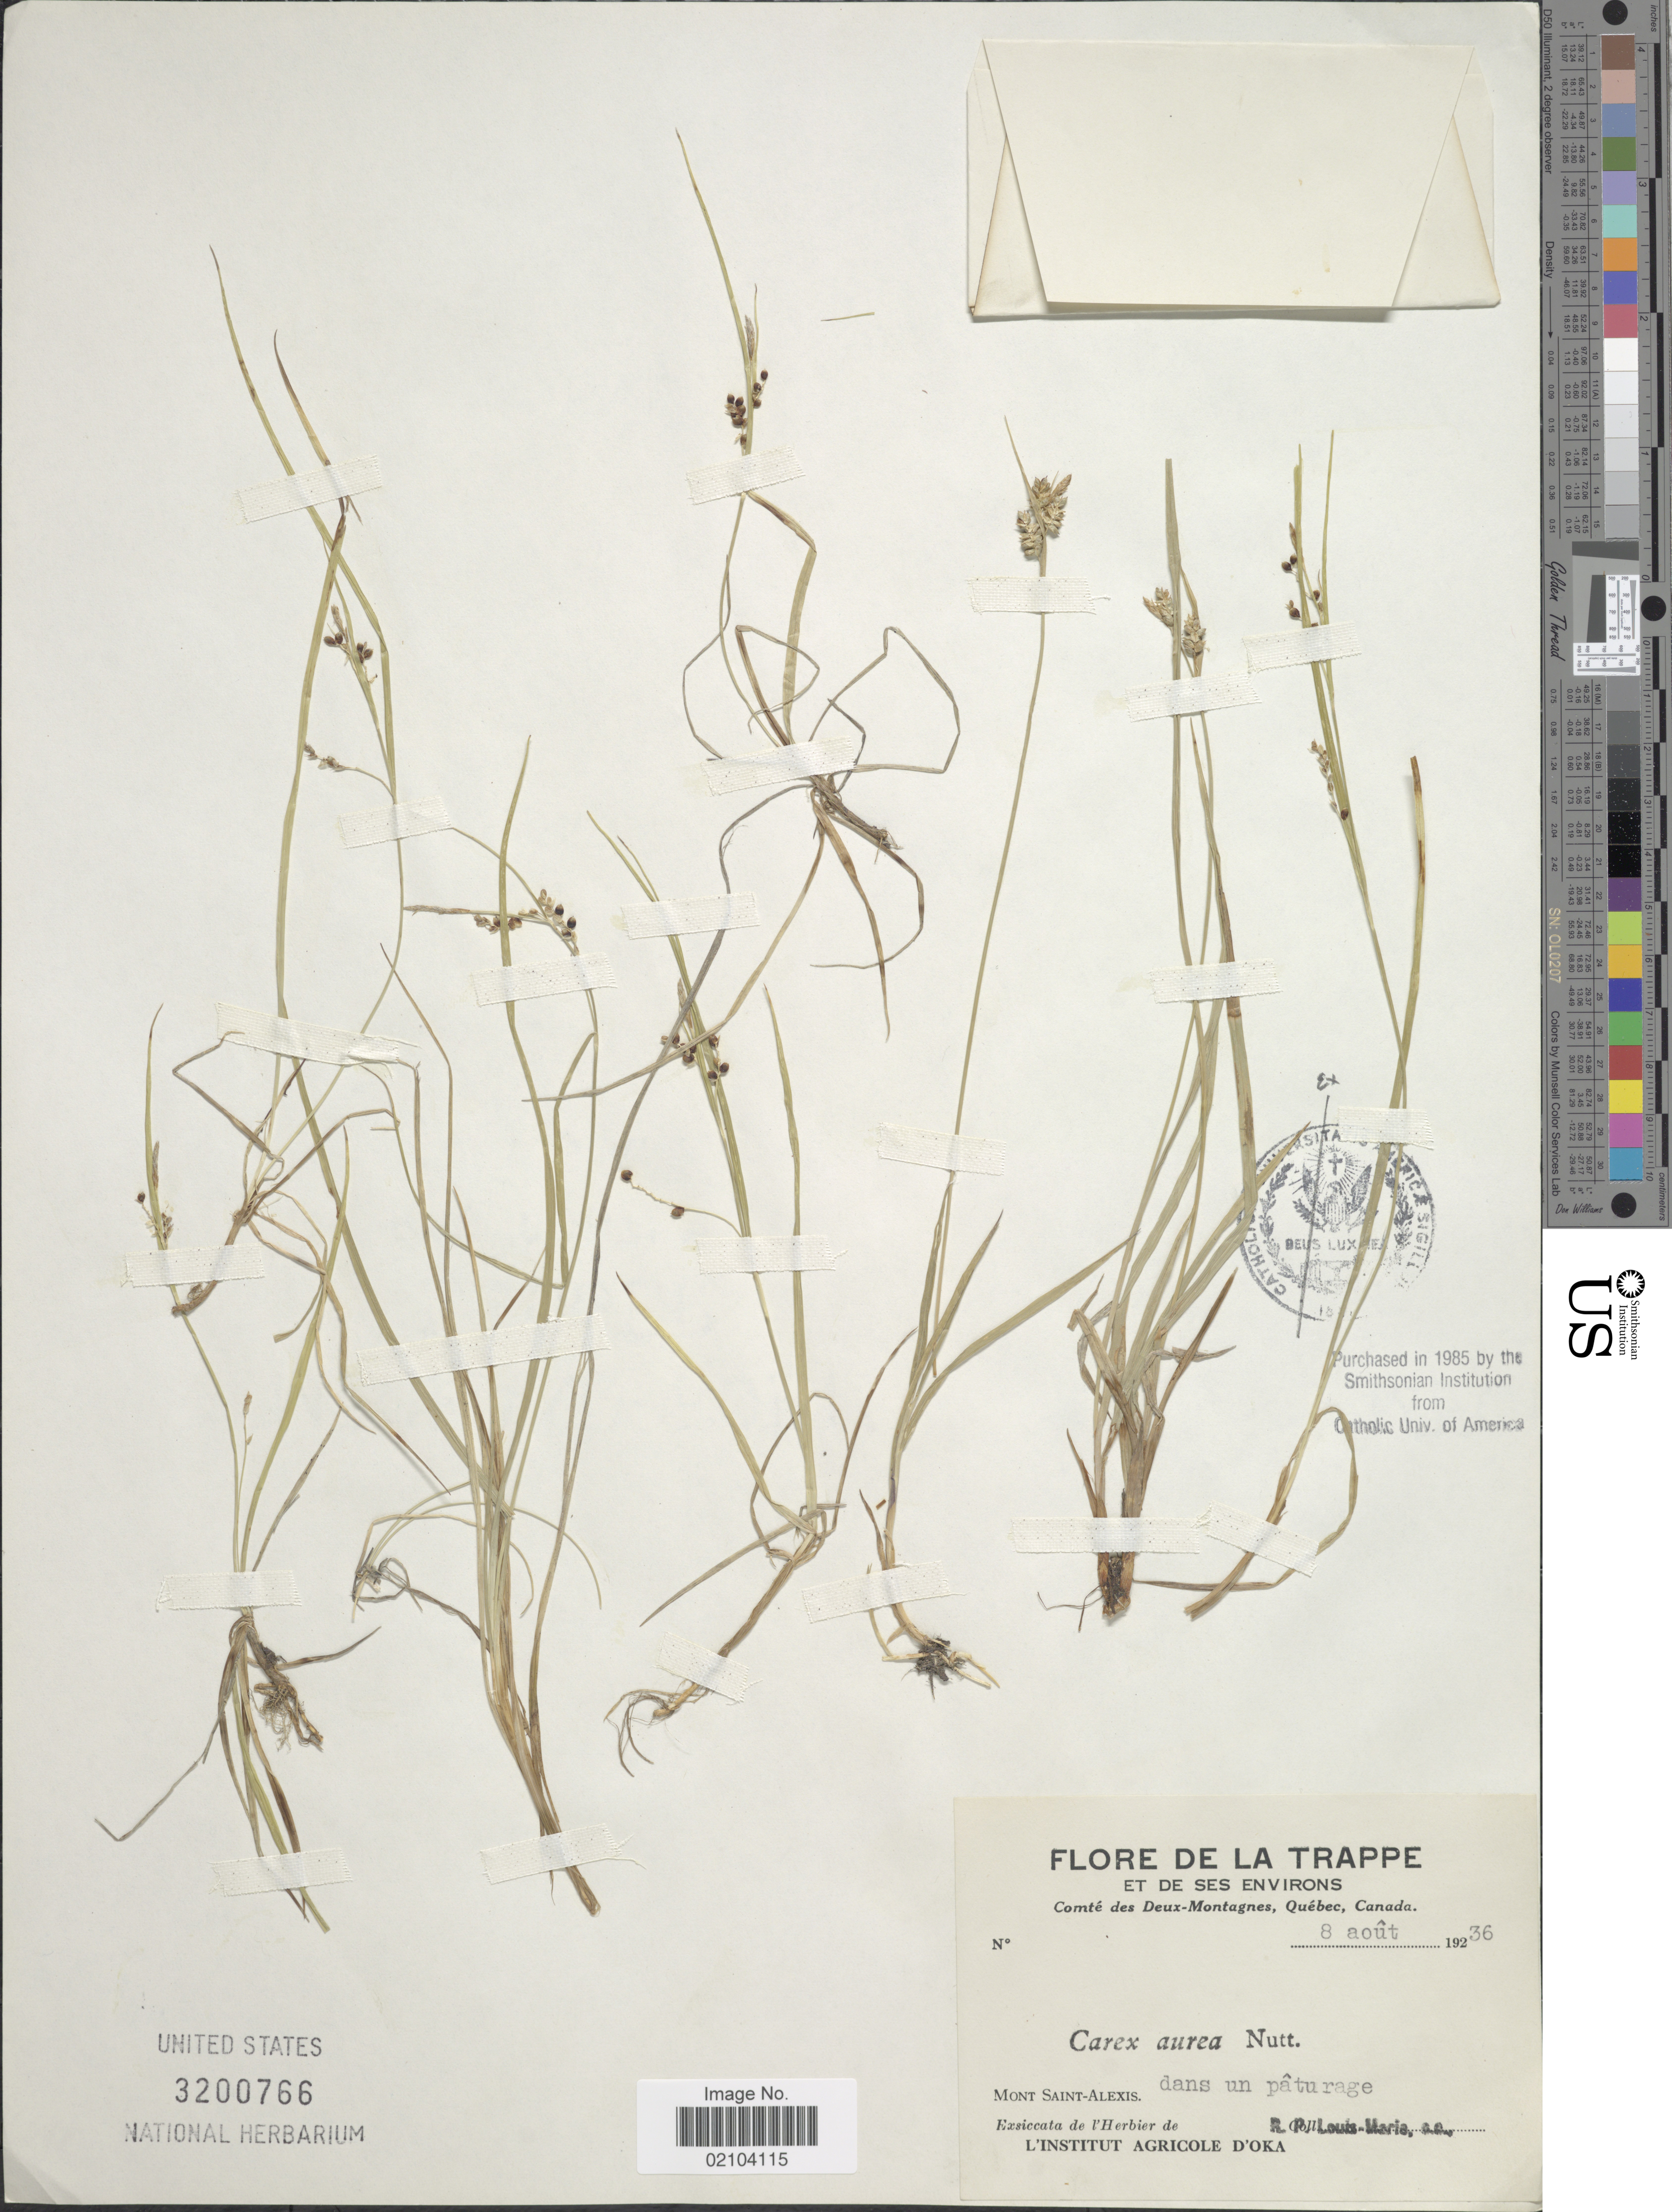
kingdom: Plantae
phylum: Tracheophyta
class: Liliopsida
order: Poales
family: Cyperaceae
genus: Carex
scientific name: Carex aurea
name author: Nutt.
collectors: R. Louis-Marie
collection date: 1936-08-08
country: Canada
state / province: Quebec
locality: De La Trappe. Et de ses environs. Comte de Deux-Montagnes. dans un paturage. Mont Saint-Alexis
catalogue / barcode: US 3200766